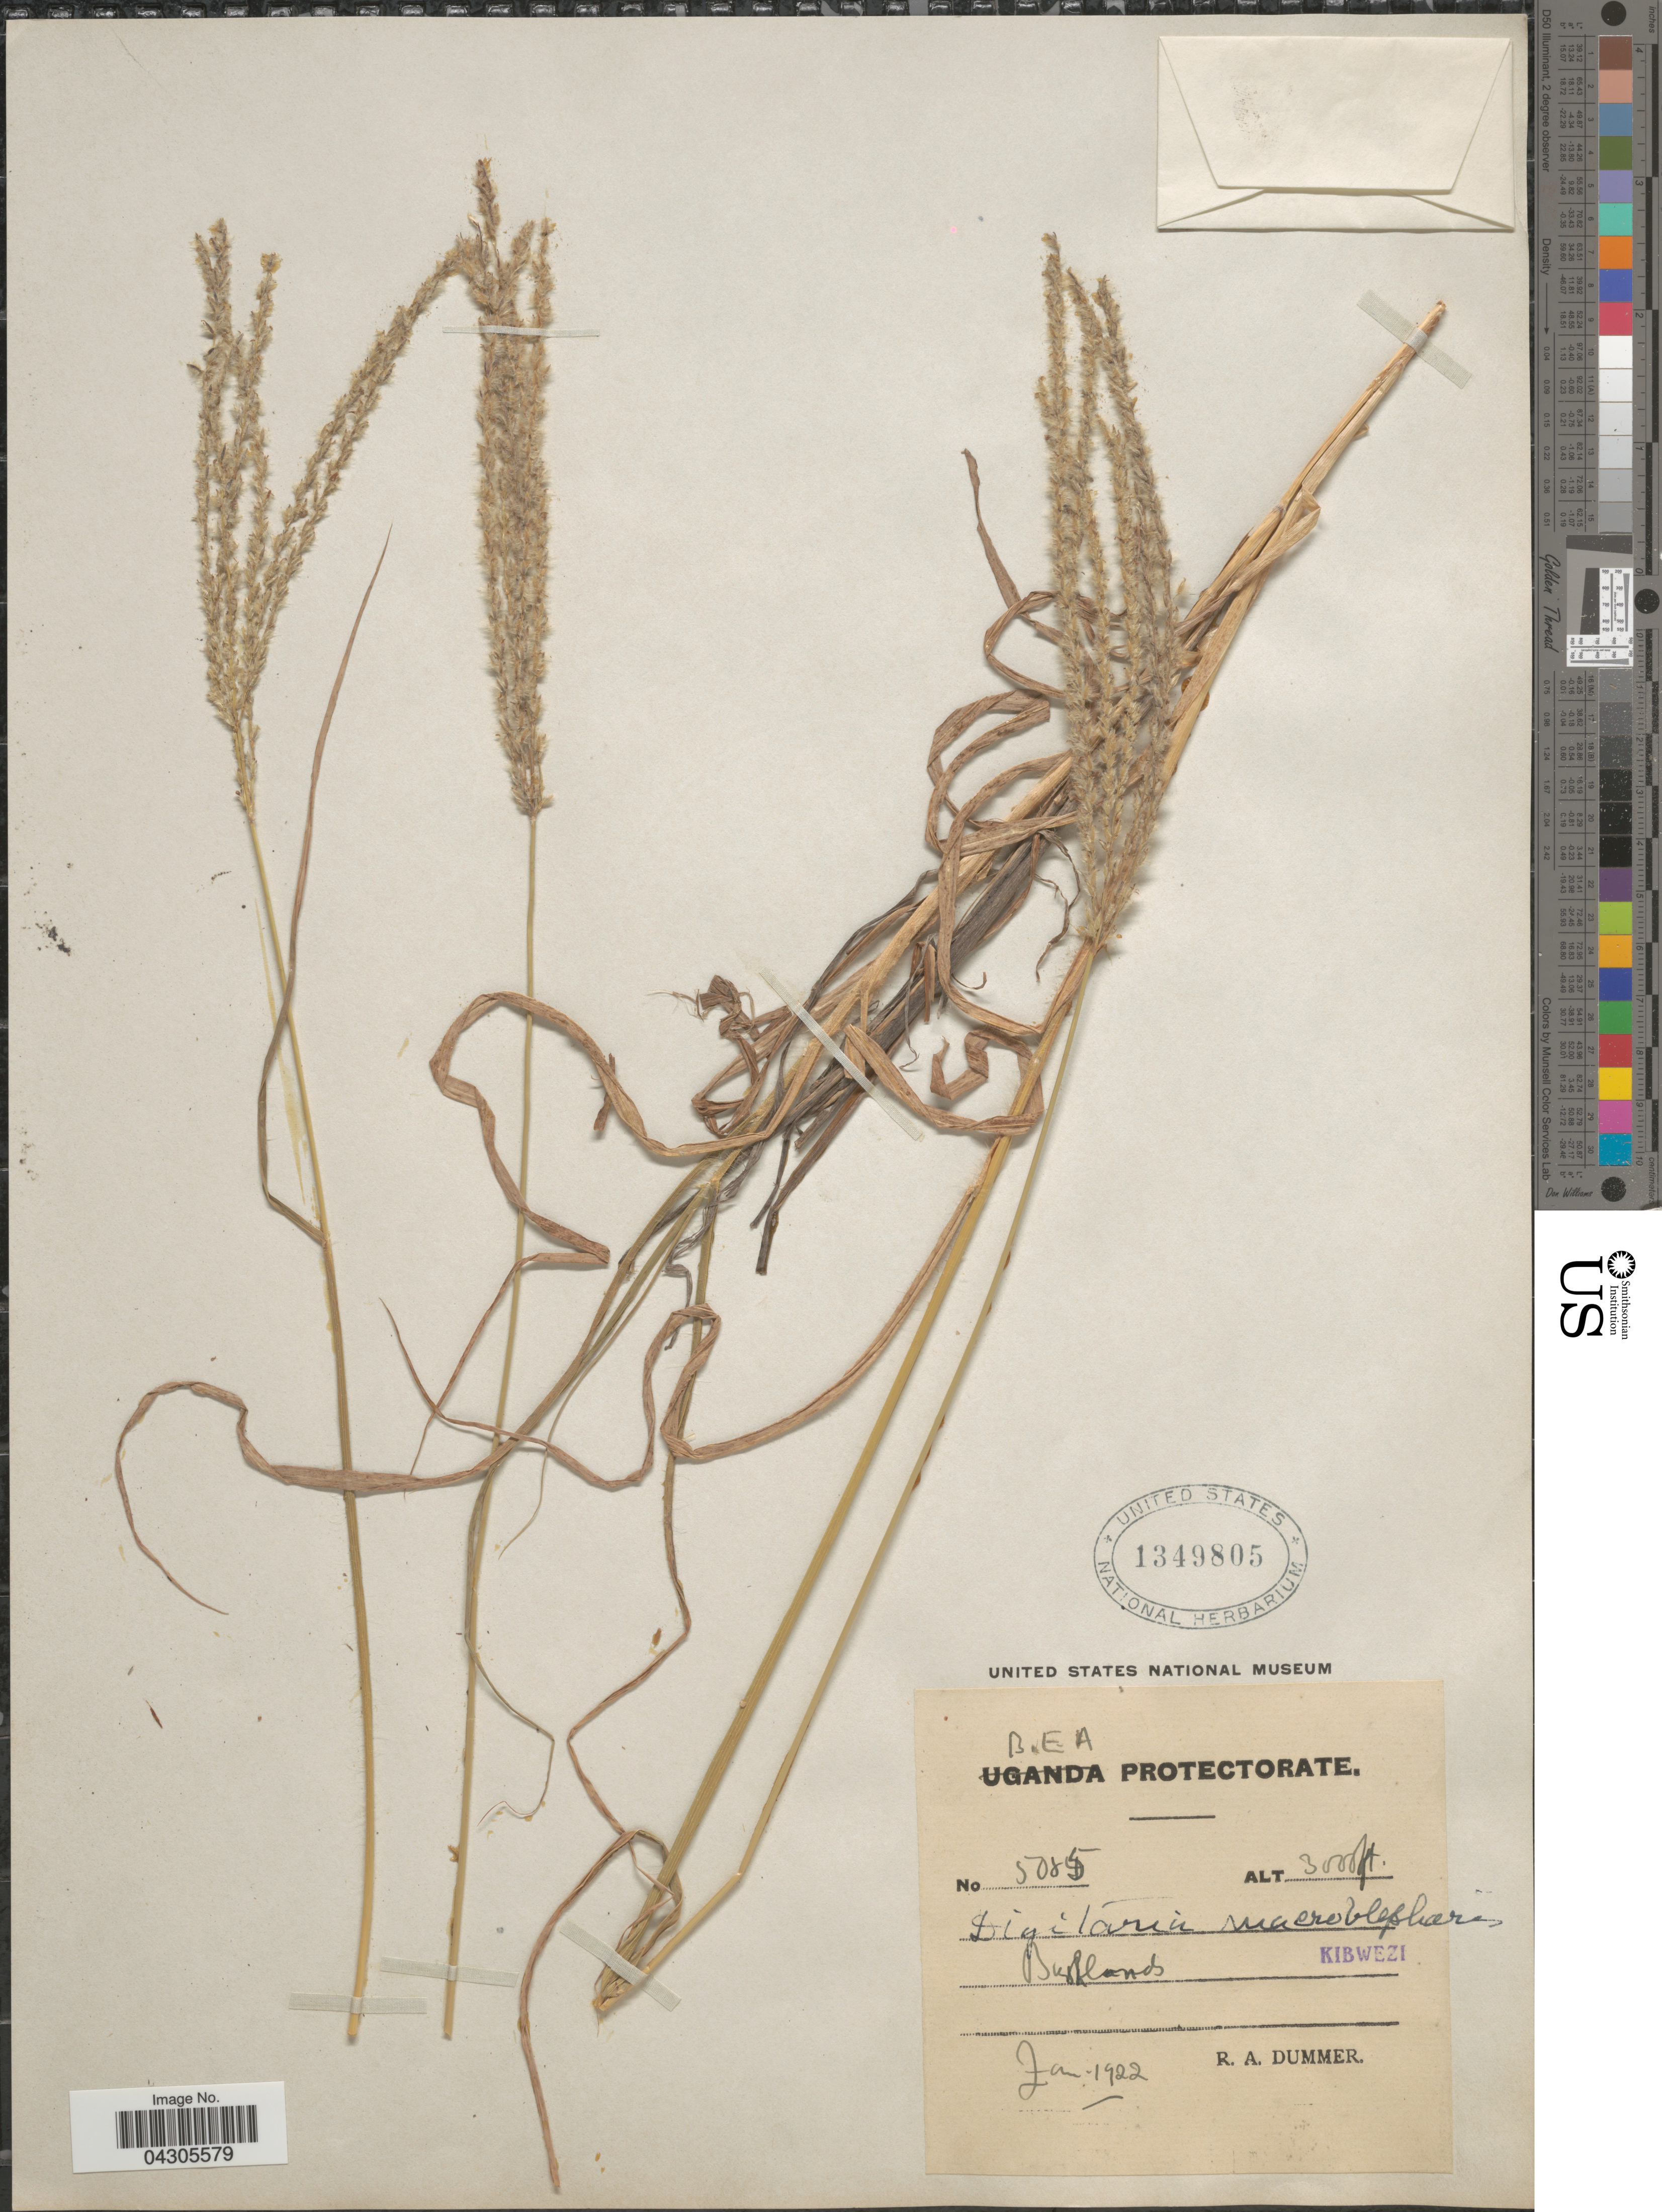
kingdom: Plantae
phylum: Tracheophyta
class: Liliopsida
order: Poales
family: Poaceae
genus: Digitaria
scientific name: Digitaria macroblephara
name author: (Hack.) Stapf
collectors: R. Dümmer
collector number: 5085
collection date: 1922-01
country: Kenya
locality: B.E.A. Bushlands.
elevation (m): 914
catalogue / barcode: US 1349805